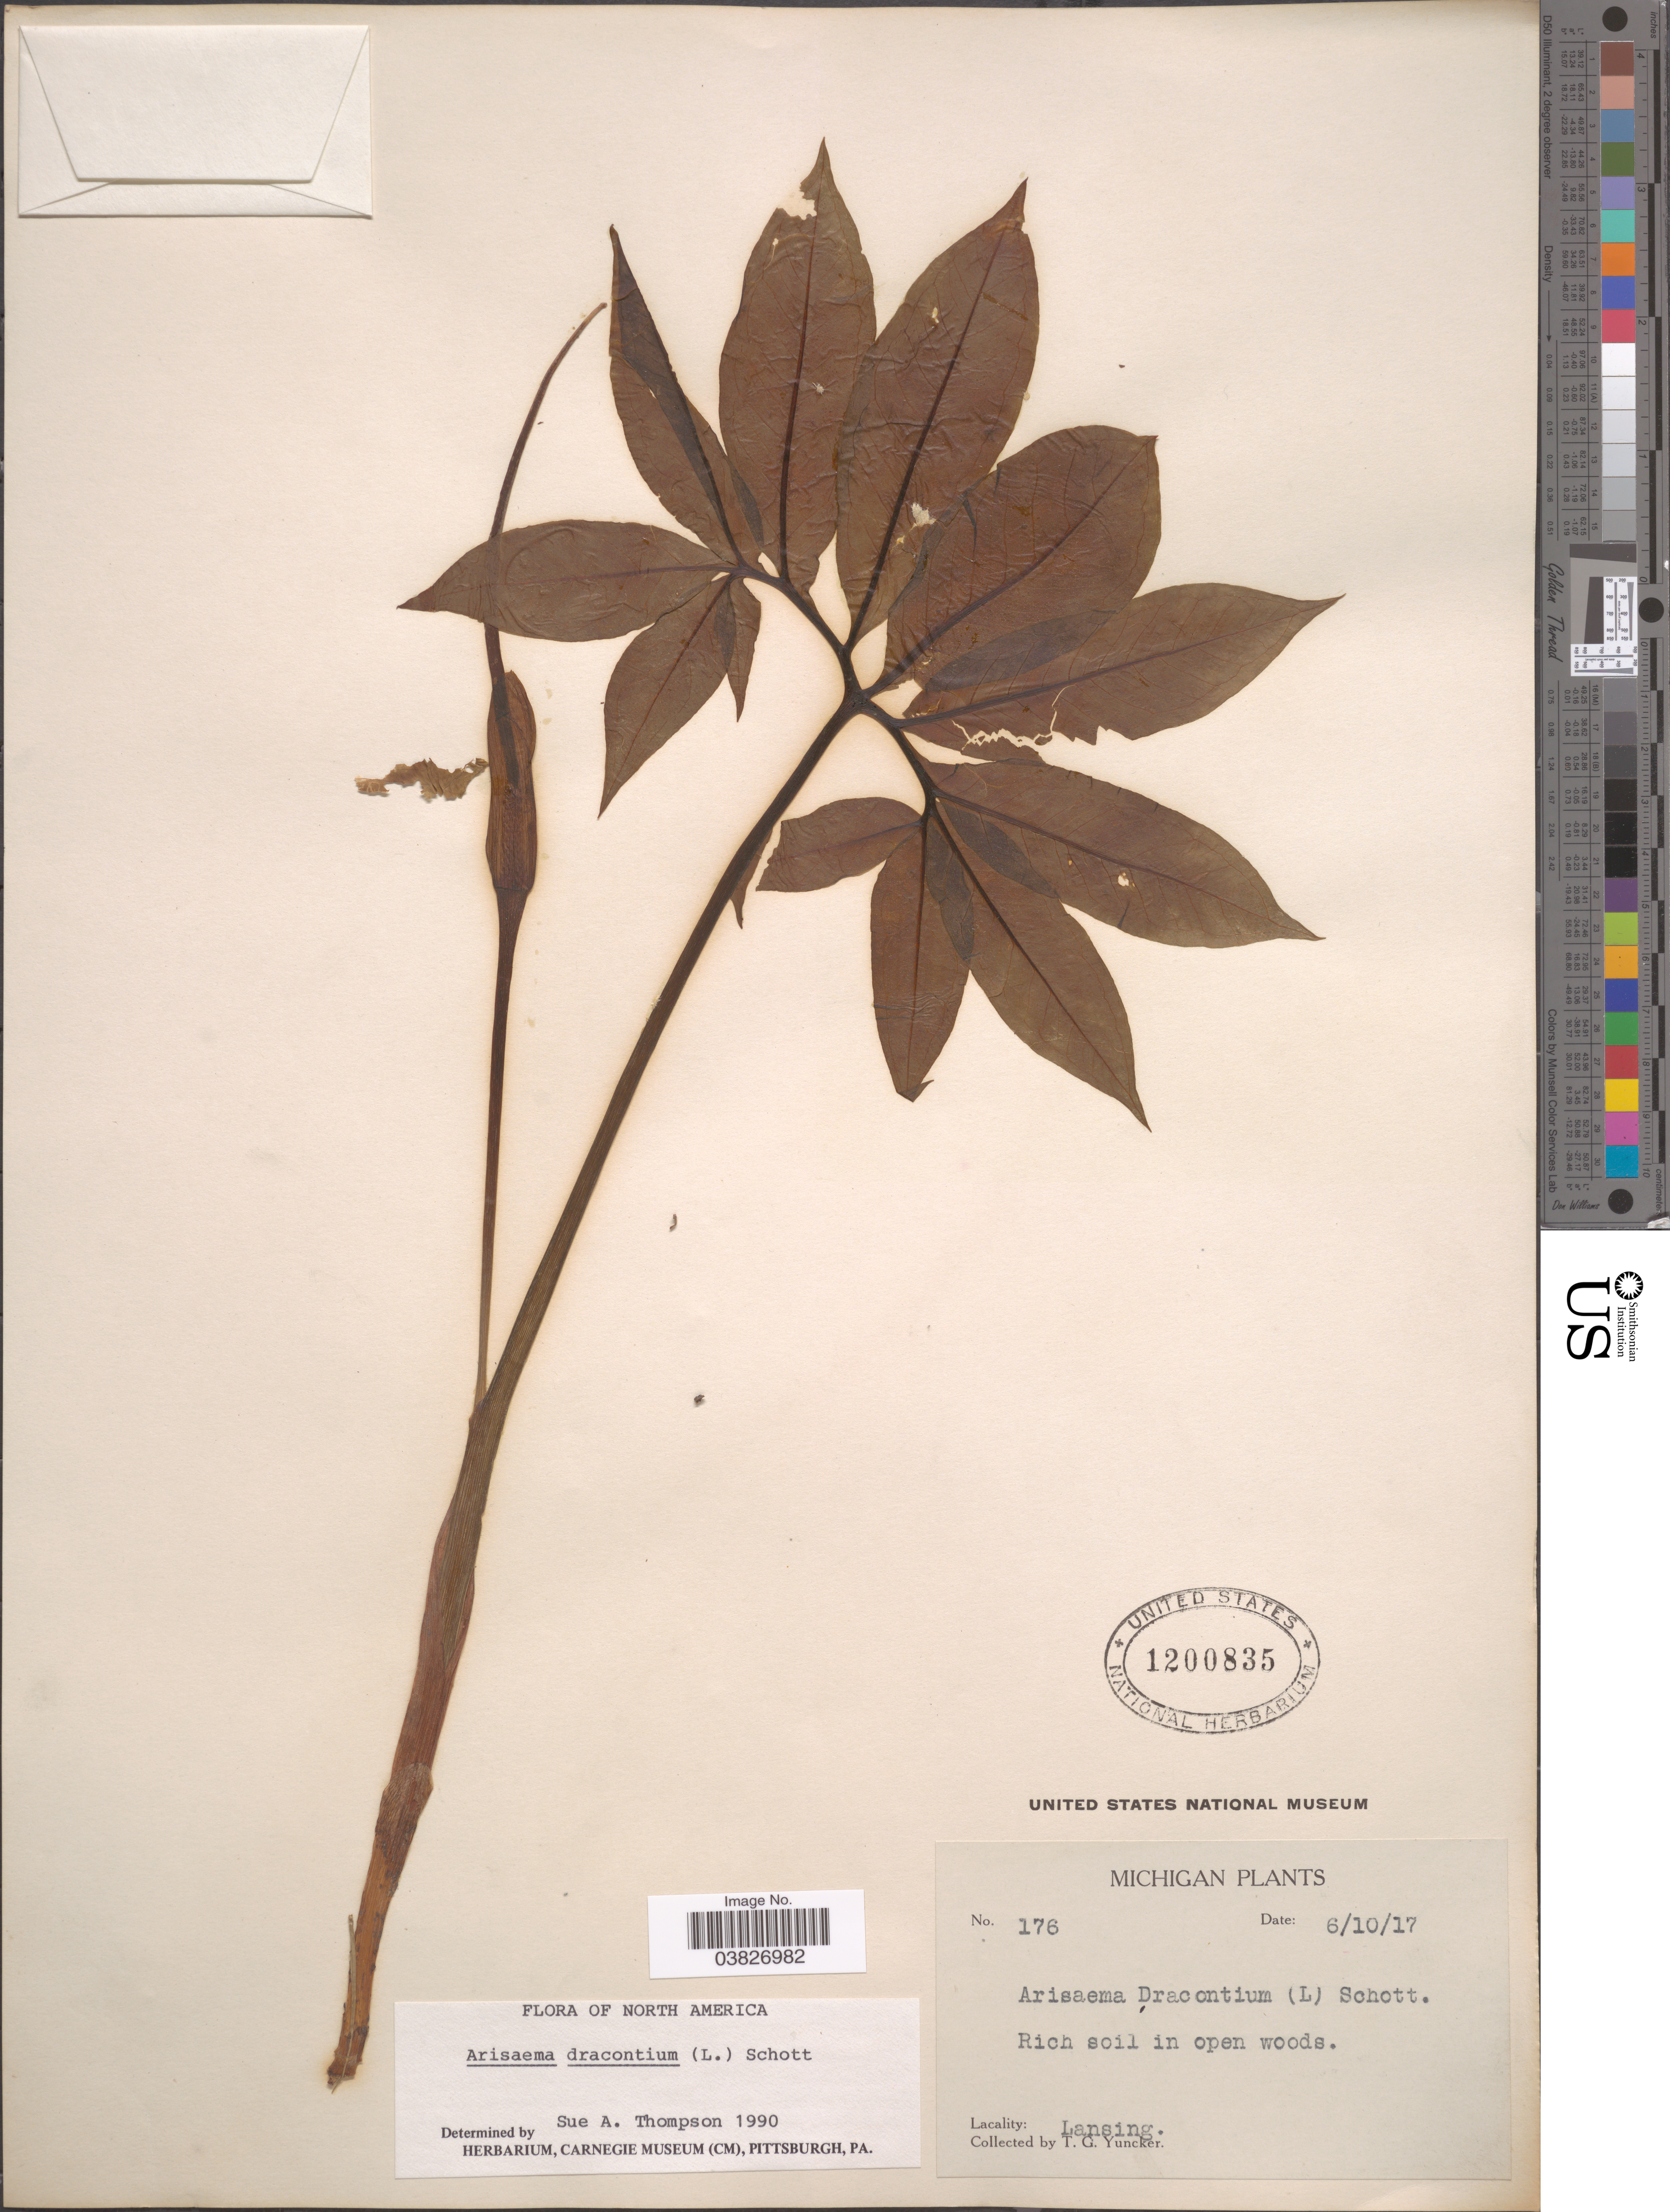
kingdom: Plantae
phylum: Tracheophyta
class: Liliopsida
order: Alismatales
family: Araceae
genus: Arisaema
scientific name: Arisaema dracontium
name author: (L.) Schott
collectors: T. G. Yuncker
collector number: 176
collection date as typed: Transcribed d/m/y: 10/6/17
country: United States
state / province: Michigan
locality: Rich soil in open woods. Lansing.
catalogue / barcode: US 1200835